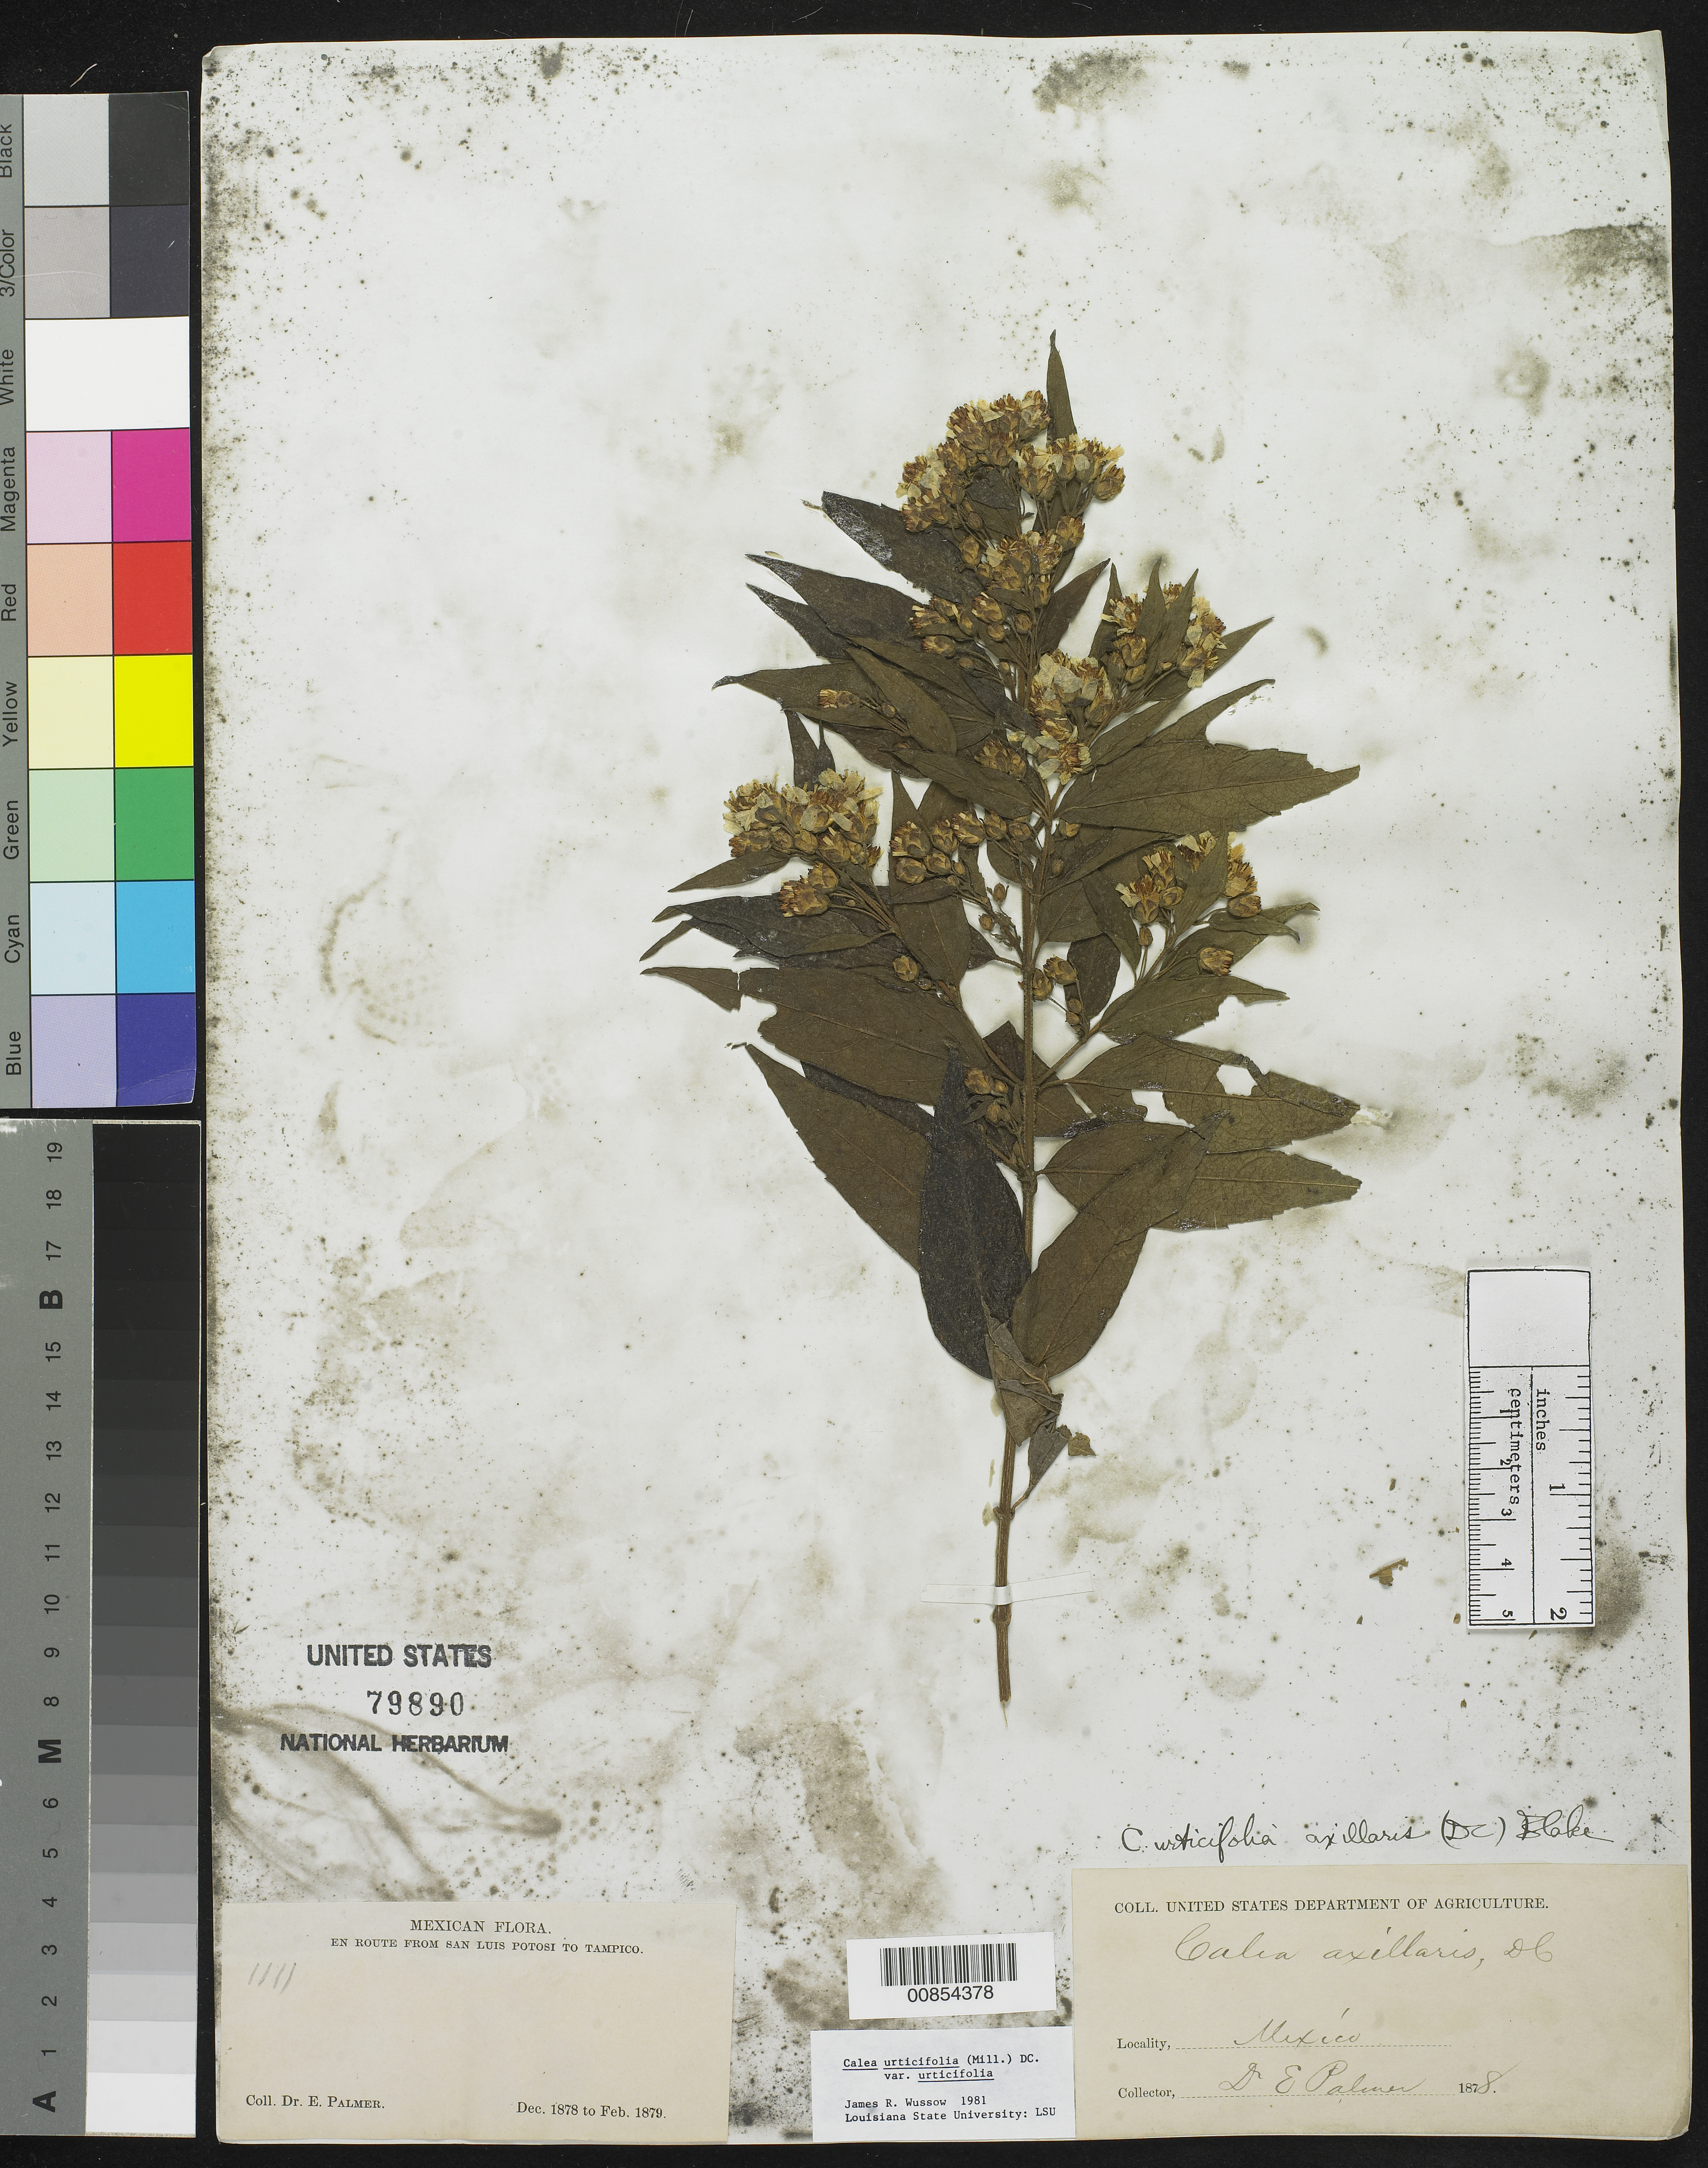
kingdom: Plantae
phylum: Tracheophyta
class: Magnoliopsida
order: Asterales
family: Asteraceae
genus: Calea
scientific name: Calea urticifolia var. urticifolia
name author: (Mill.) DC.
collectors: E. Palmer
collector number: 1111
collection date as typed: Dec 1878 to -- Feb 1879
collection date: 1878-12/1879-02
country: Mexico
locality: En route from San Luis Potosí to Tampico, Tamaulipas.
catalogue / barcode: US 79890